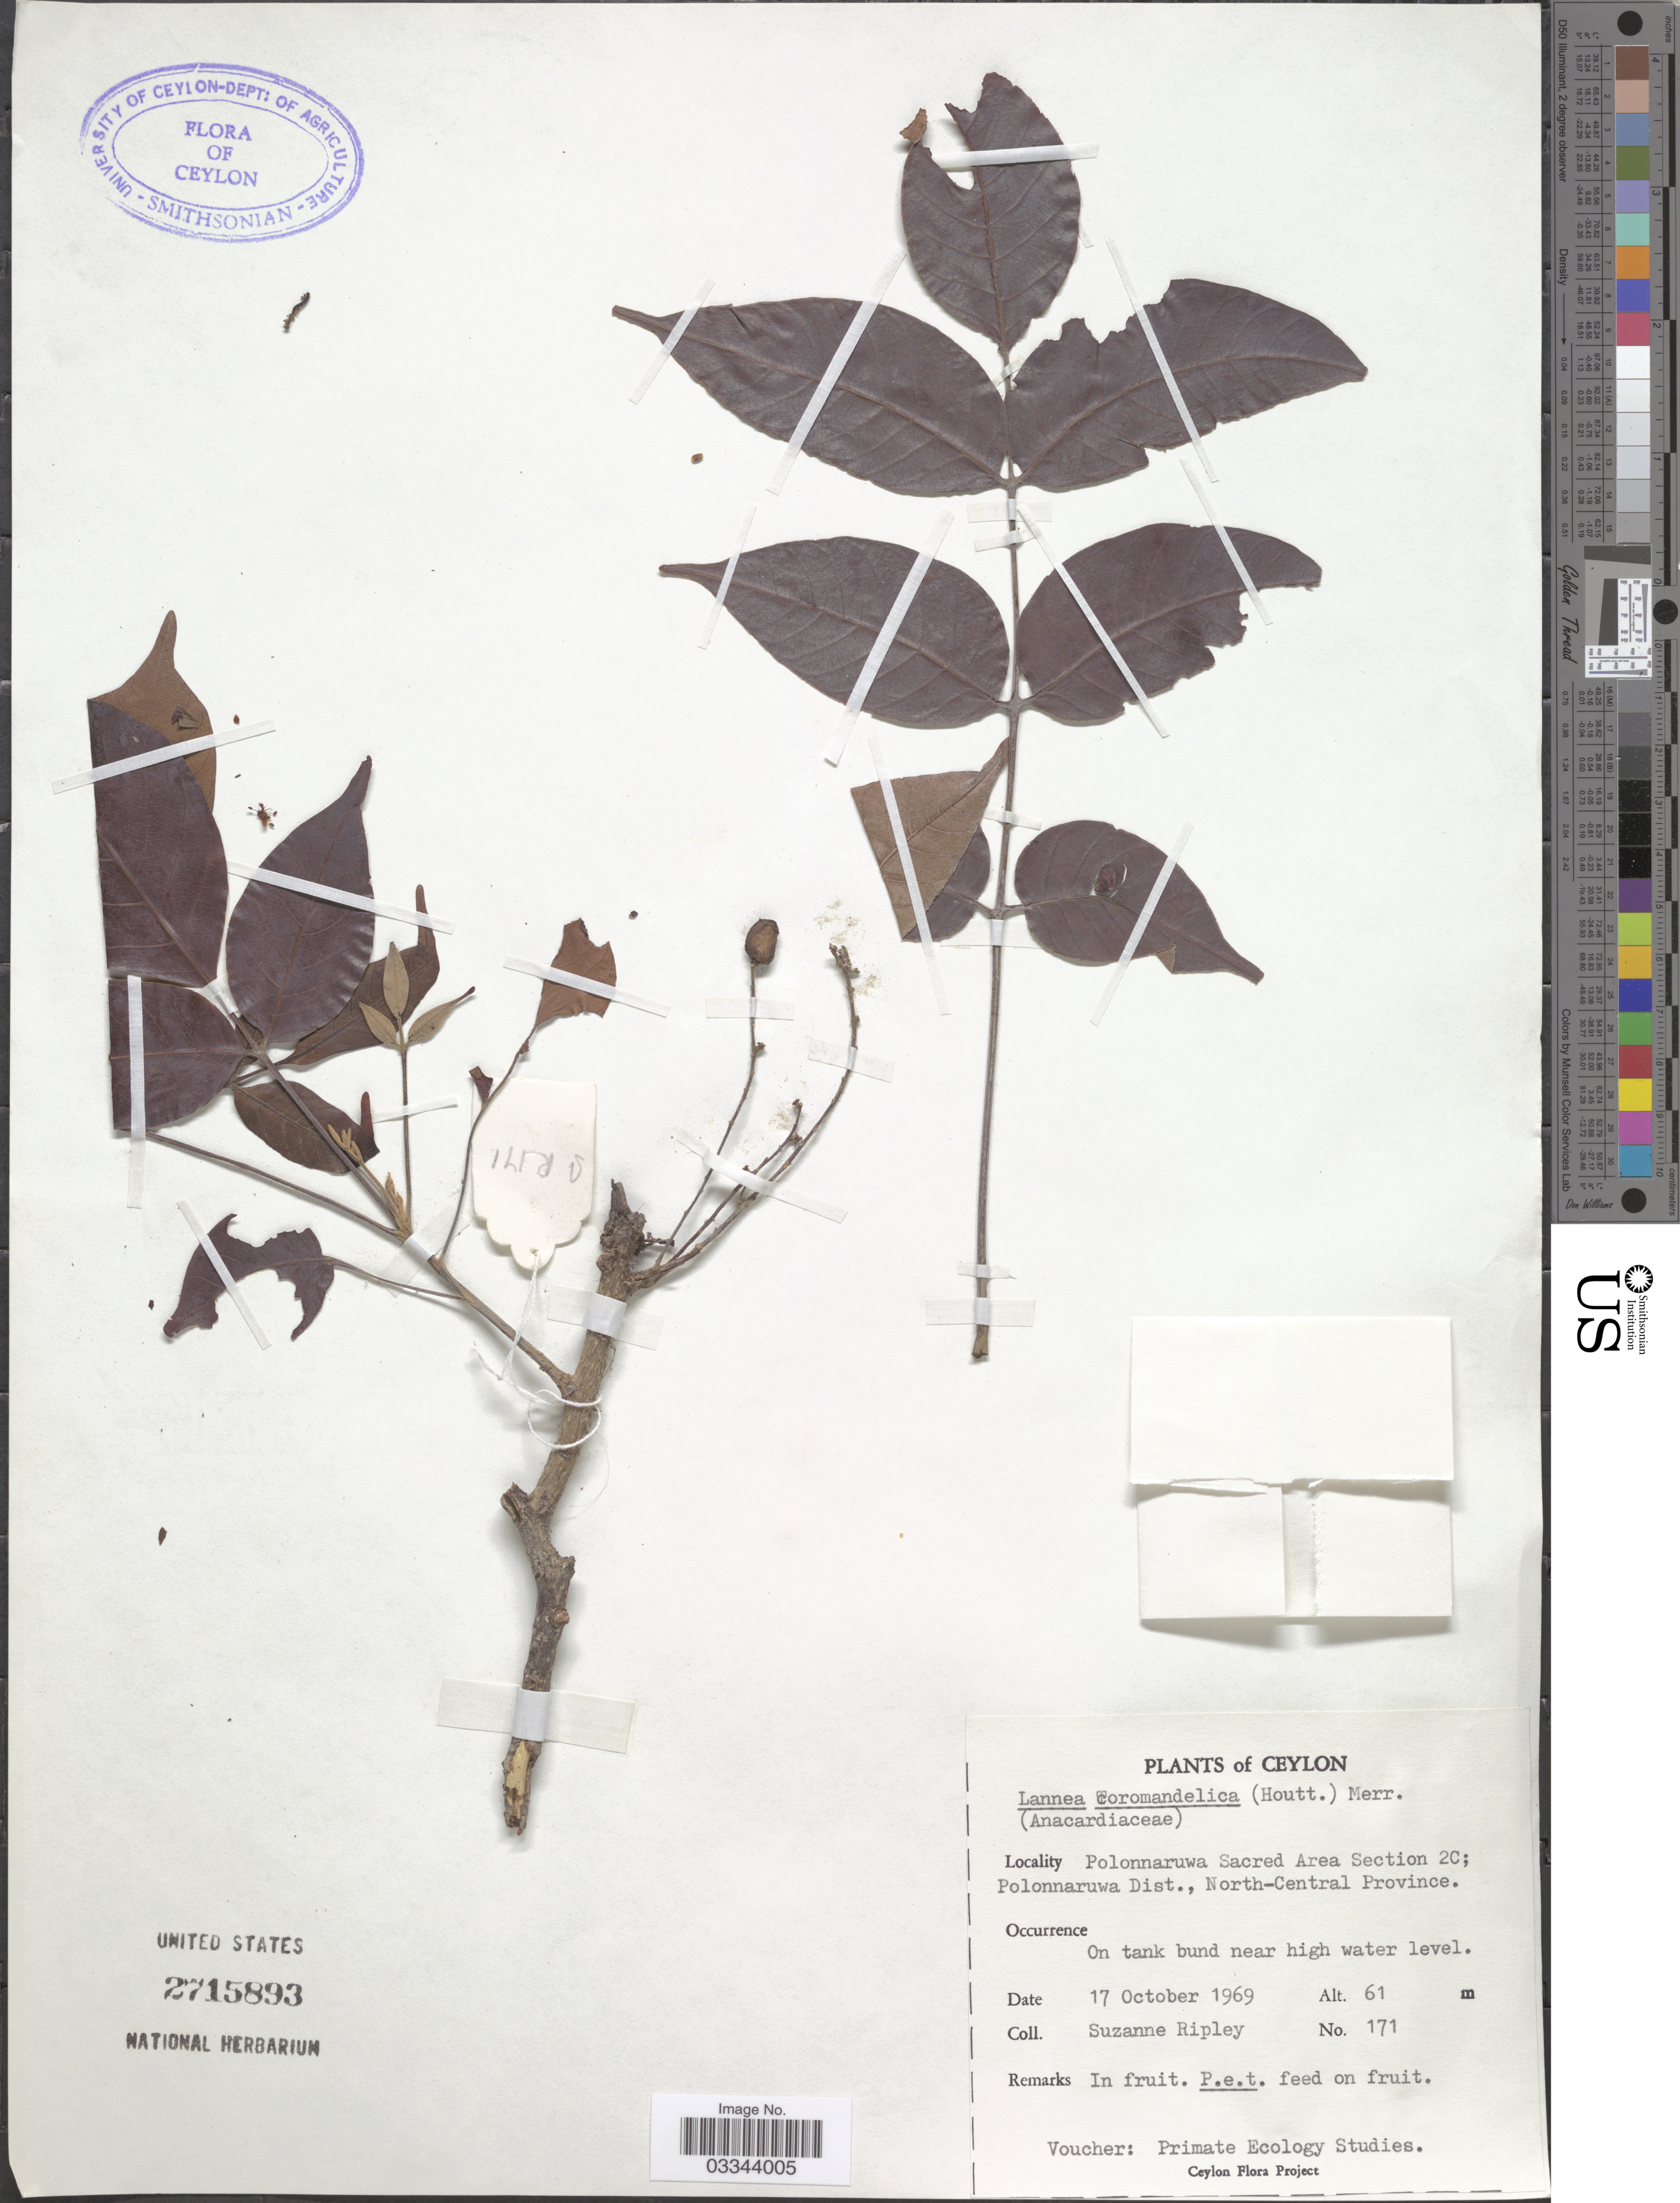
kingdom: Plantae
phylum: Tracheophyta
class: Magnoliopsida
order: Sapindales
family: Anacardiaceae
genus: Lannea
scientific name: Lannea coromandelica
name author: (Houtt.) Merr.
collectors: S. Ripley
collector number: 171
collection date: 1969-10-17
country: Sri Lanka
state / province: North Central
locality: Ceylon, Polonnaruwa Sacred Area Section 2C; Polonnaruwa Dist.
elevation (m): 61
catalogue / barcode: US 2715893